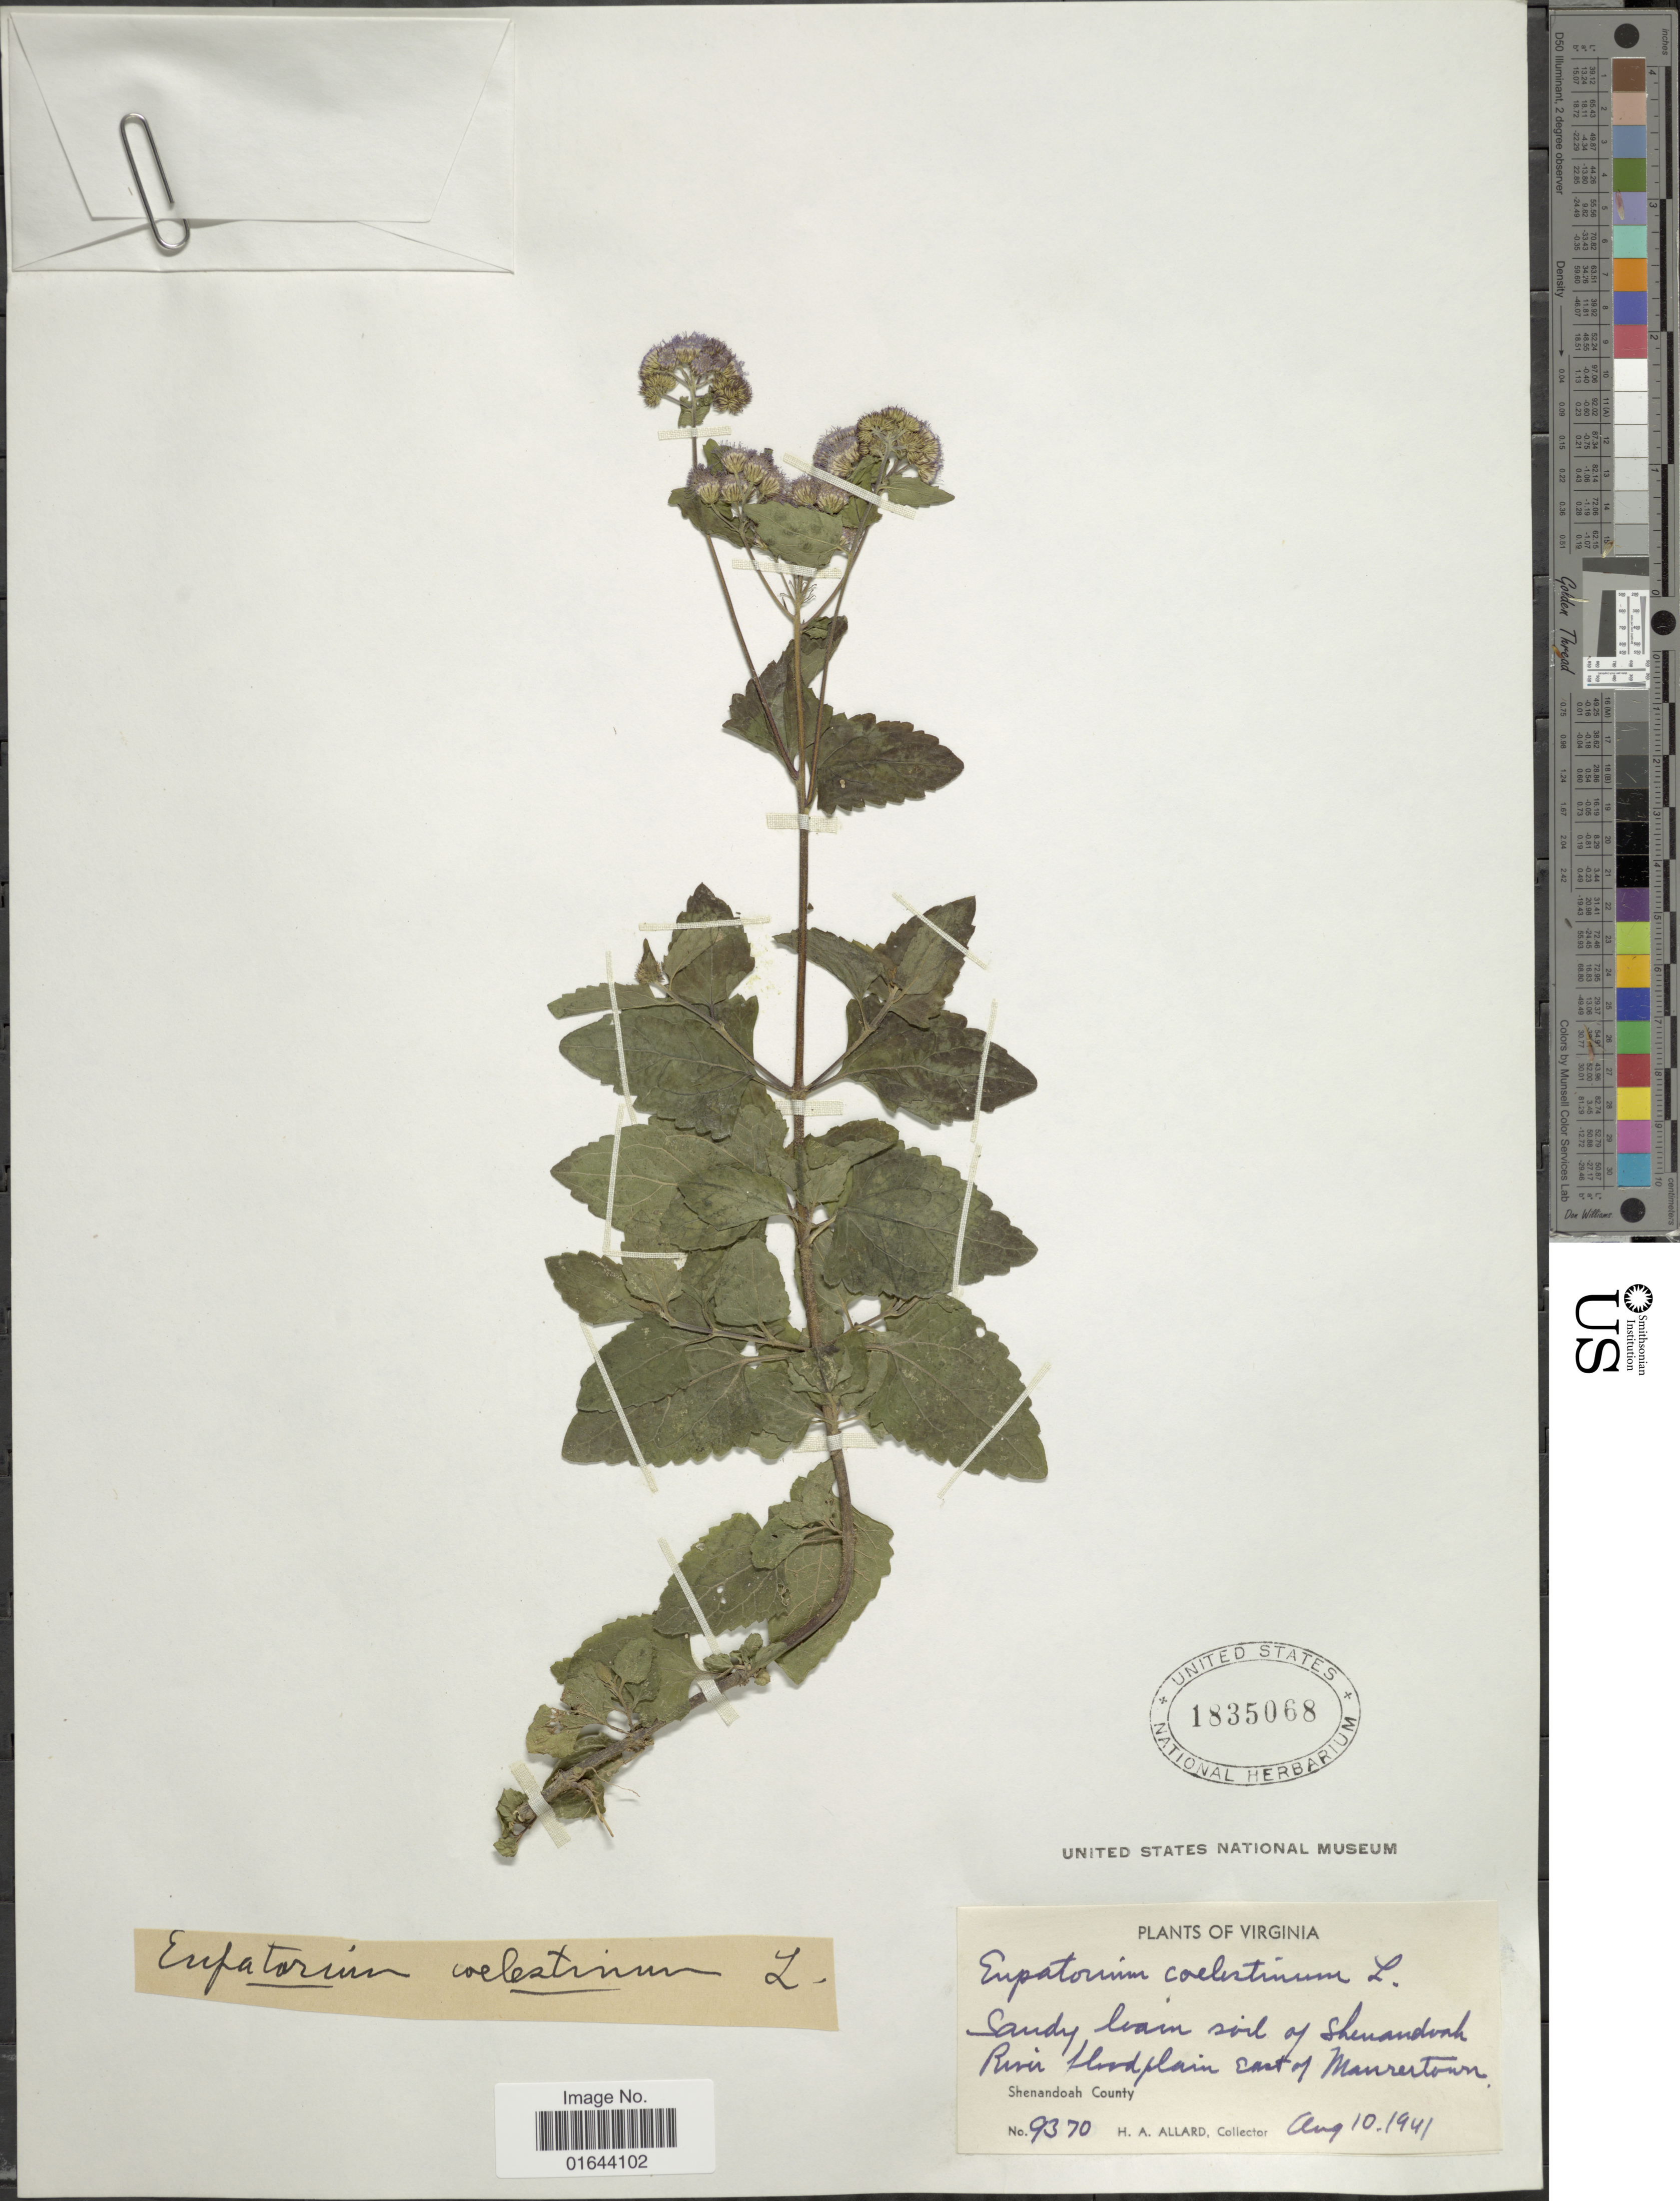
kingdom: Plantae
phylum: Tracheophyta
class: Magnoliopsida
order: Asterales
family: Asteraceae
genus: Conoclinium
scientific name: Conoclinium coelestinum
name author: (L.) DC.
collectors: H. A. Allard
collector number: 9370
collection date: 1941-08-10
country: United States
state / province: Virginia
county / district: Shenandoah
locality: Shenandoah River floodplain east of Maurertown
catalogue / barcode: US 1835068